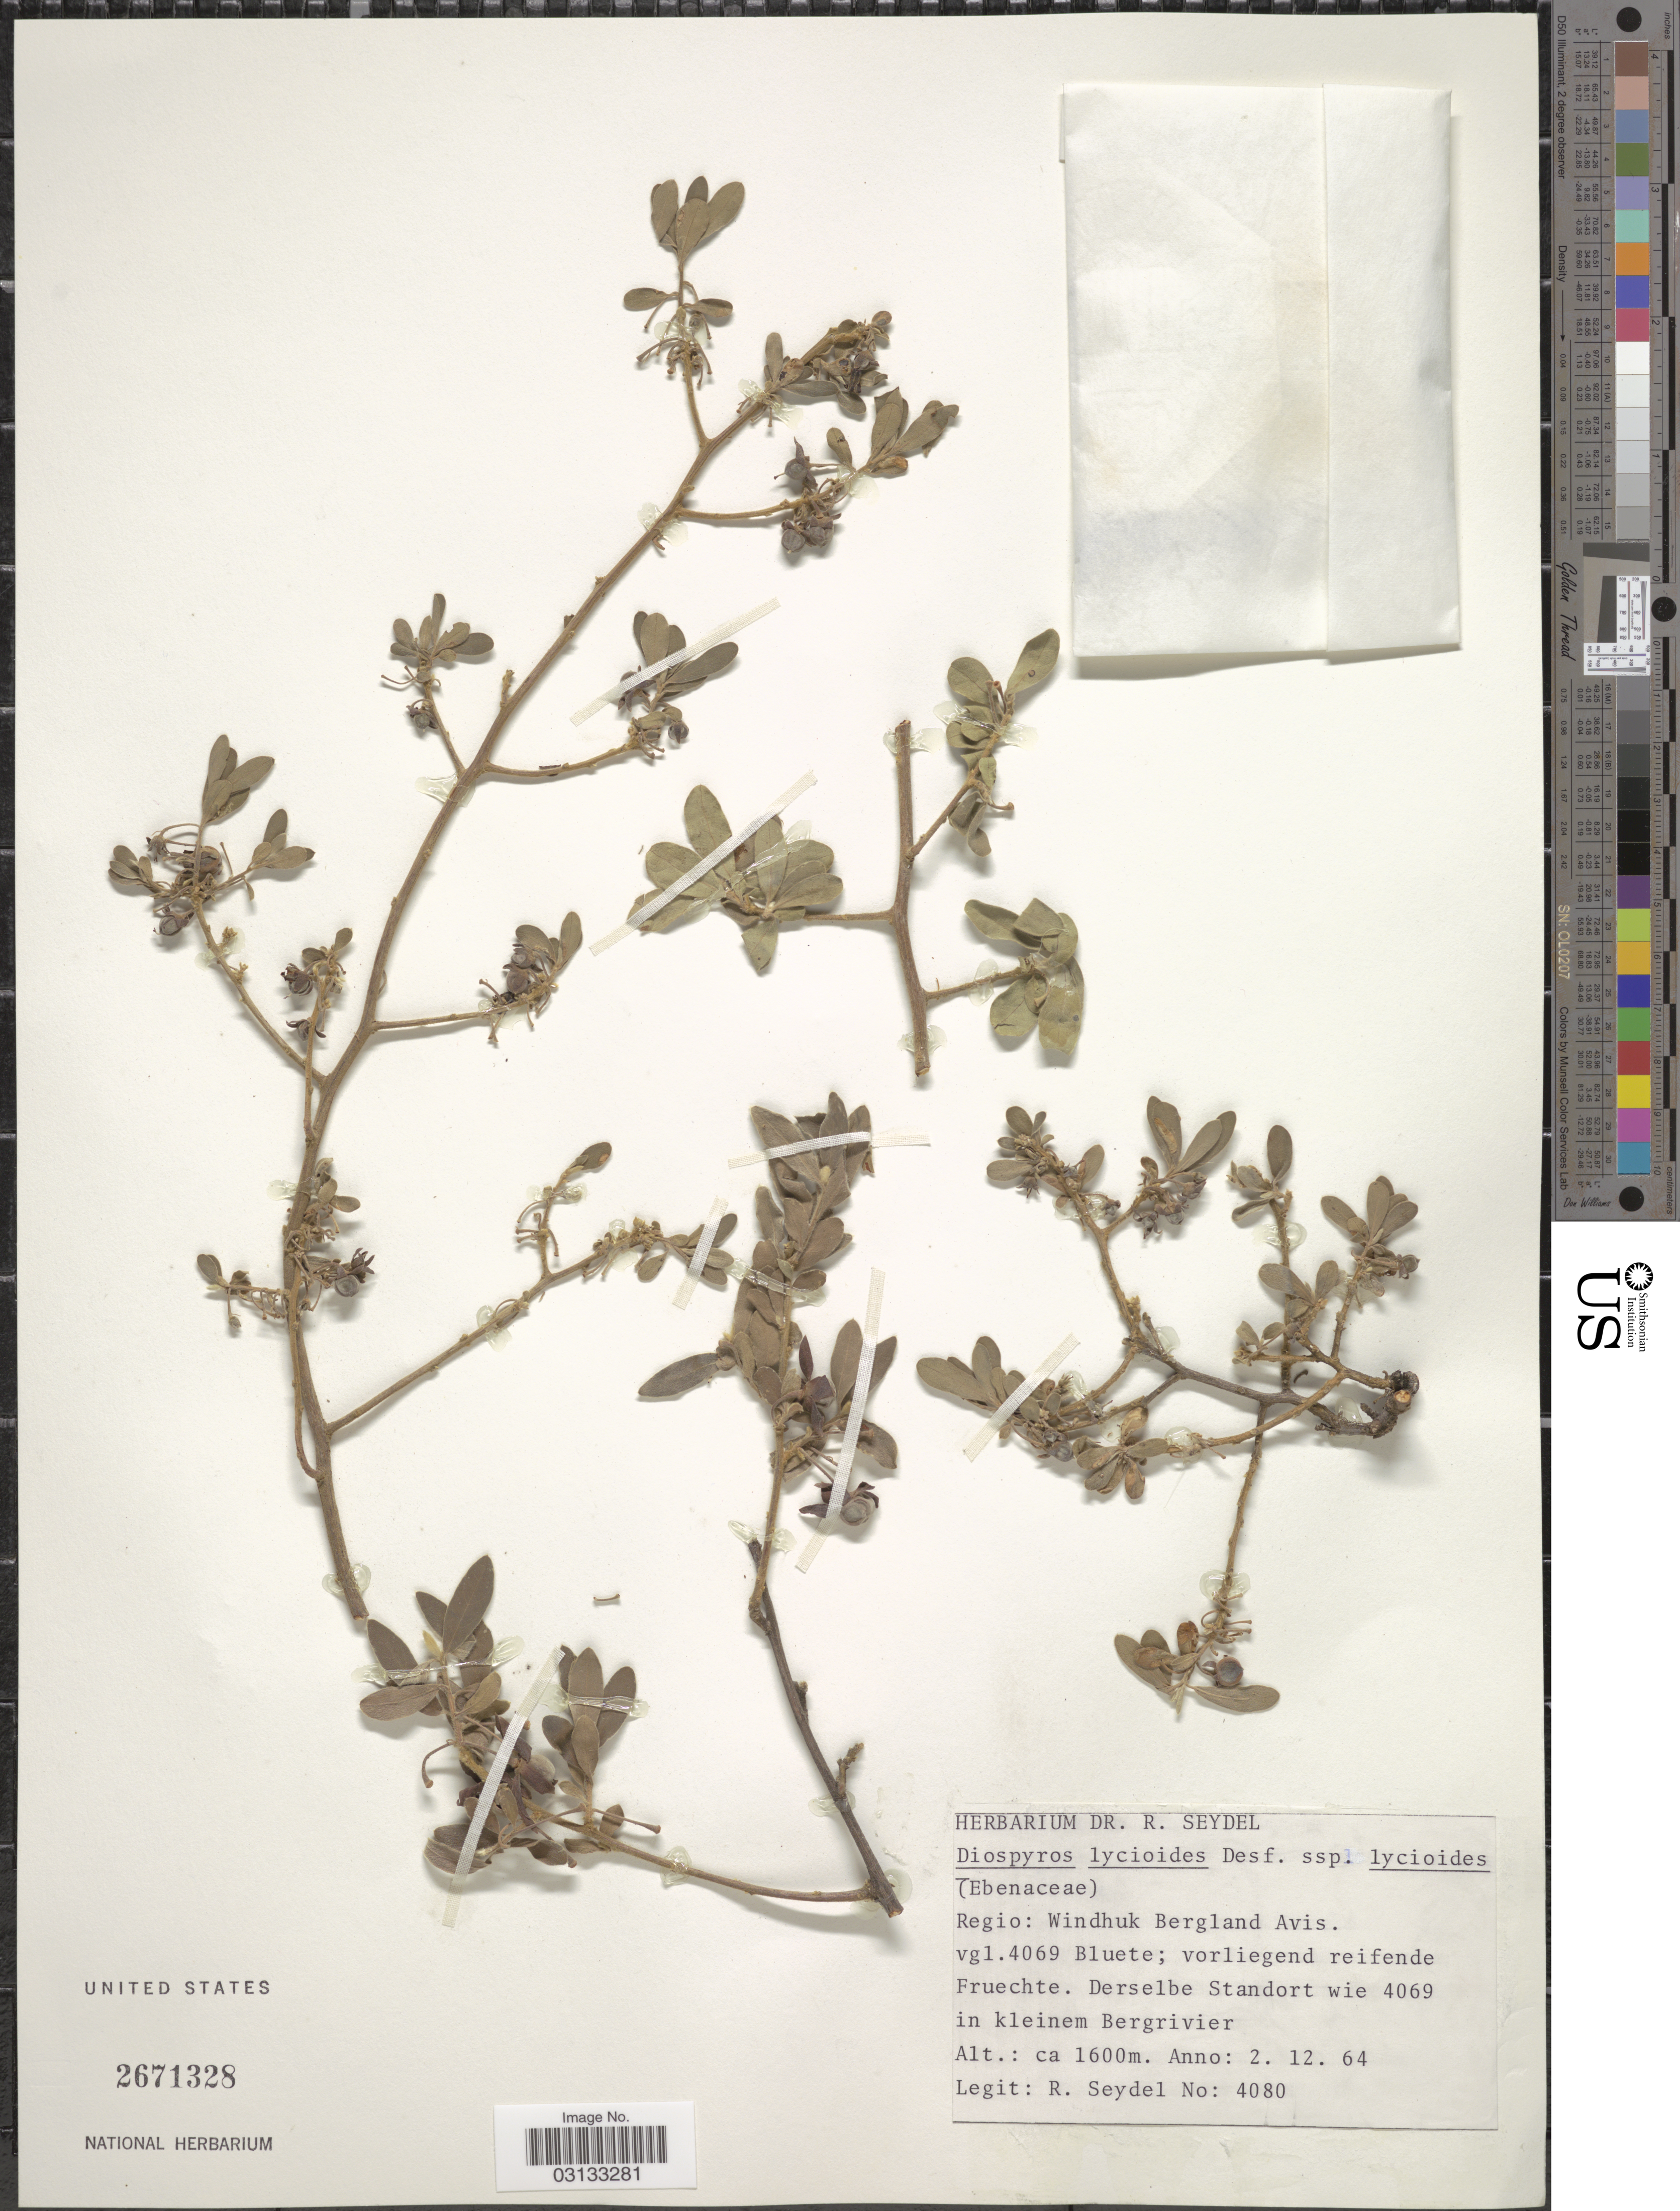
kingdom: Plantae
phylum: Tracheophyta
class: Magnoliopsida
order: Ericales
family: Ebenaceae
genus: Diospyros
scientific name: Diospyros lycioides subsp. lycioides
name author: Desf.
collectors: R. Seydel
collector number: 4080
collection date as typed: Transcribed d/m/y: 2/12/64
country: Namibia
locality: Regio: Windhuk Bergland Avis. vgl. 4069 Bluete; vorliegend reifende Fruechte. Derselbe Standort wie 4069 in kleinem Bergrivier.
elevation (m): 1600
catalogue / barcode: US 2671328